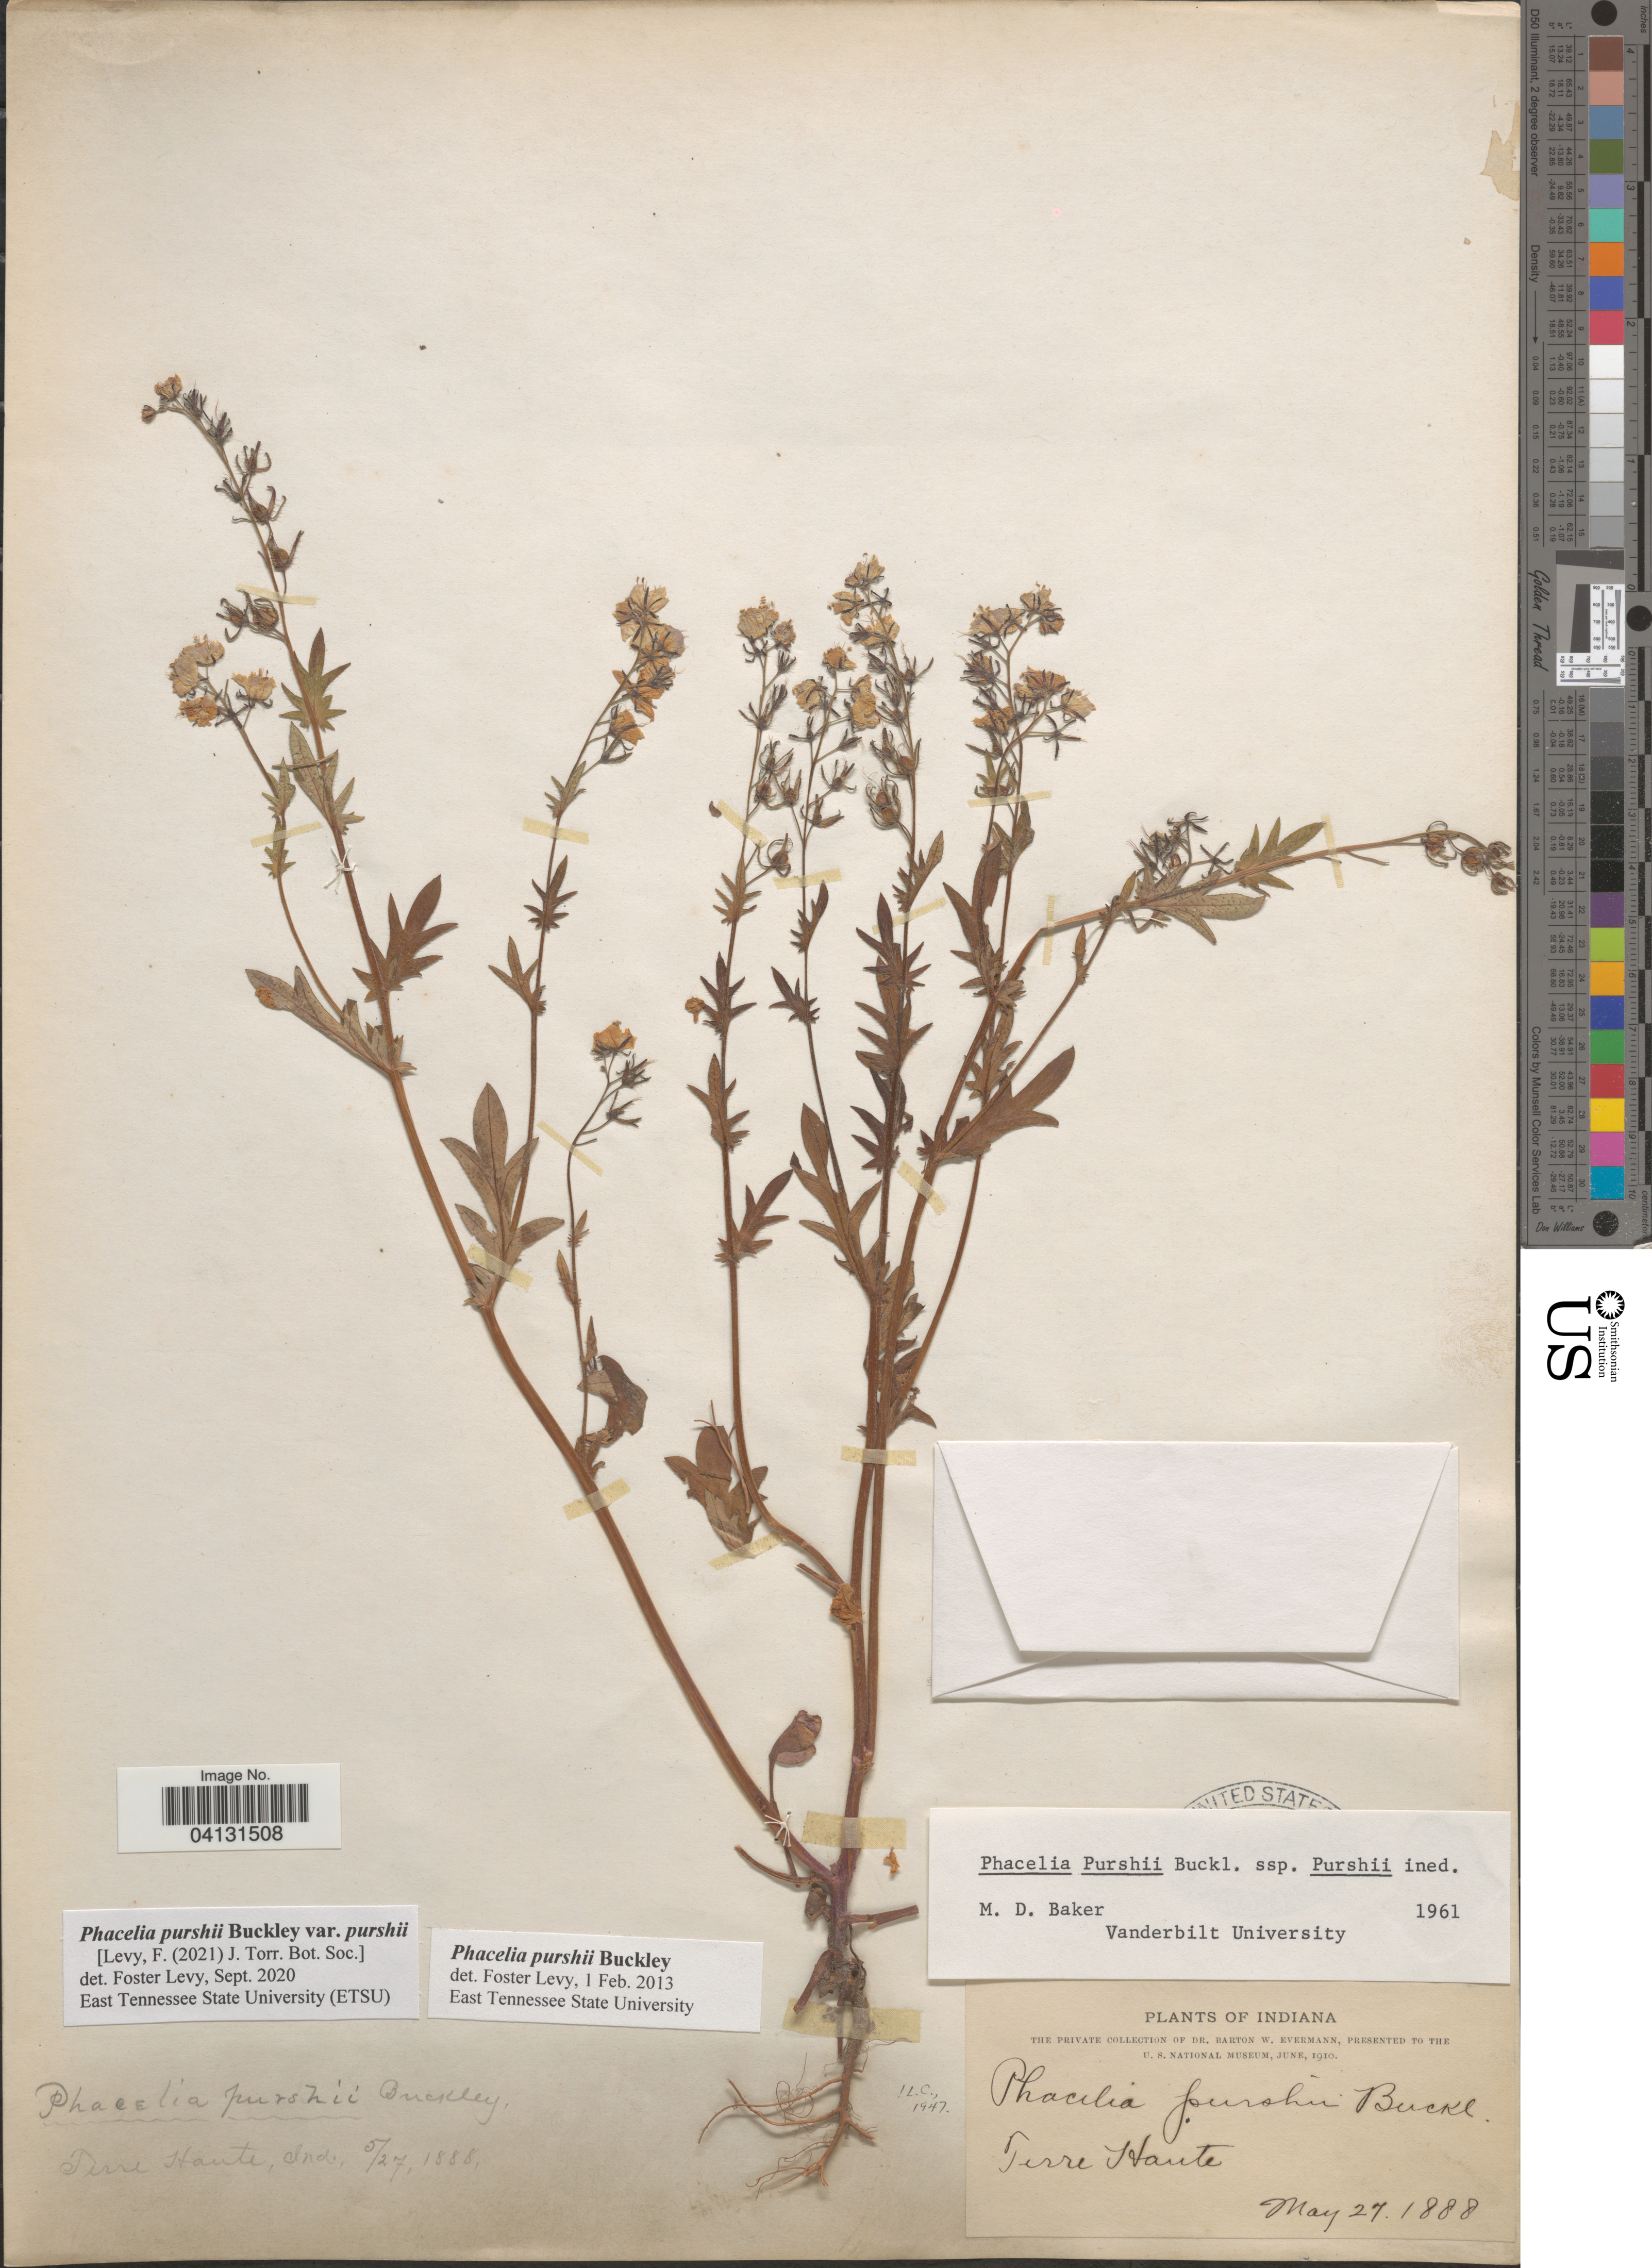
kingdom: Plantae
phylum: Tracheophyta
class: Magnoliopsida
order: Boraginales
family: Hydrophyllaceae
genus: Phacelia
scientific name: Phacelia purshii var. purshii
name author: Buckley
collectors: B. W. Evermann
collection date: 1888-05-27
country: United States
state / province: Indiana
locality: Terre Haute.